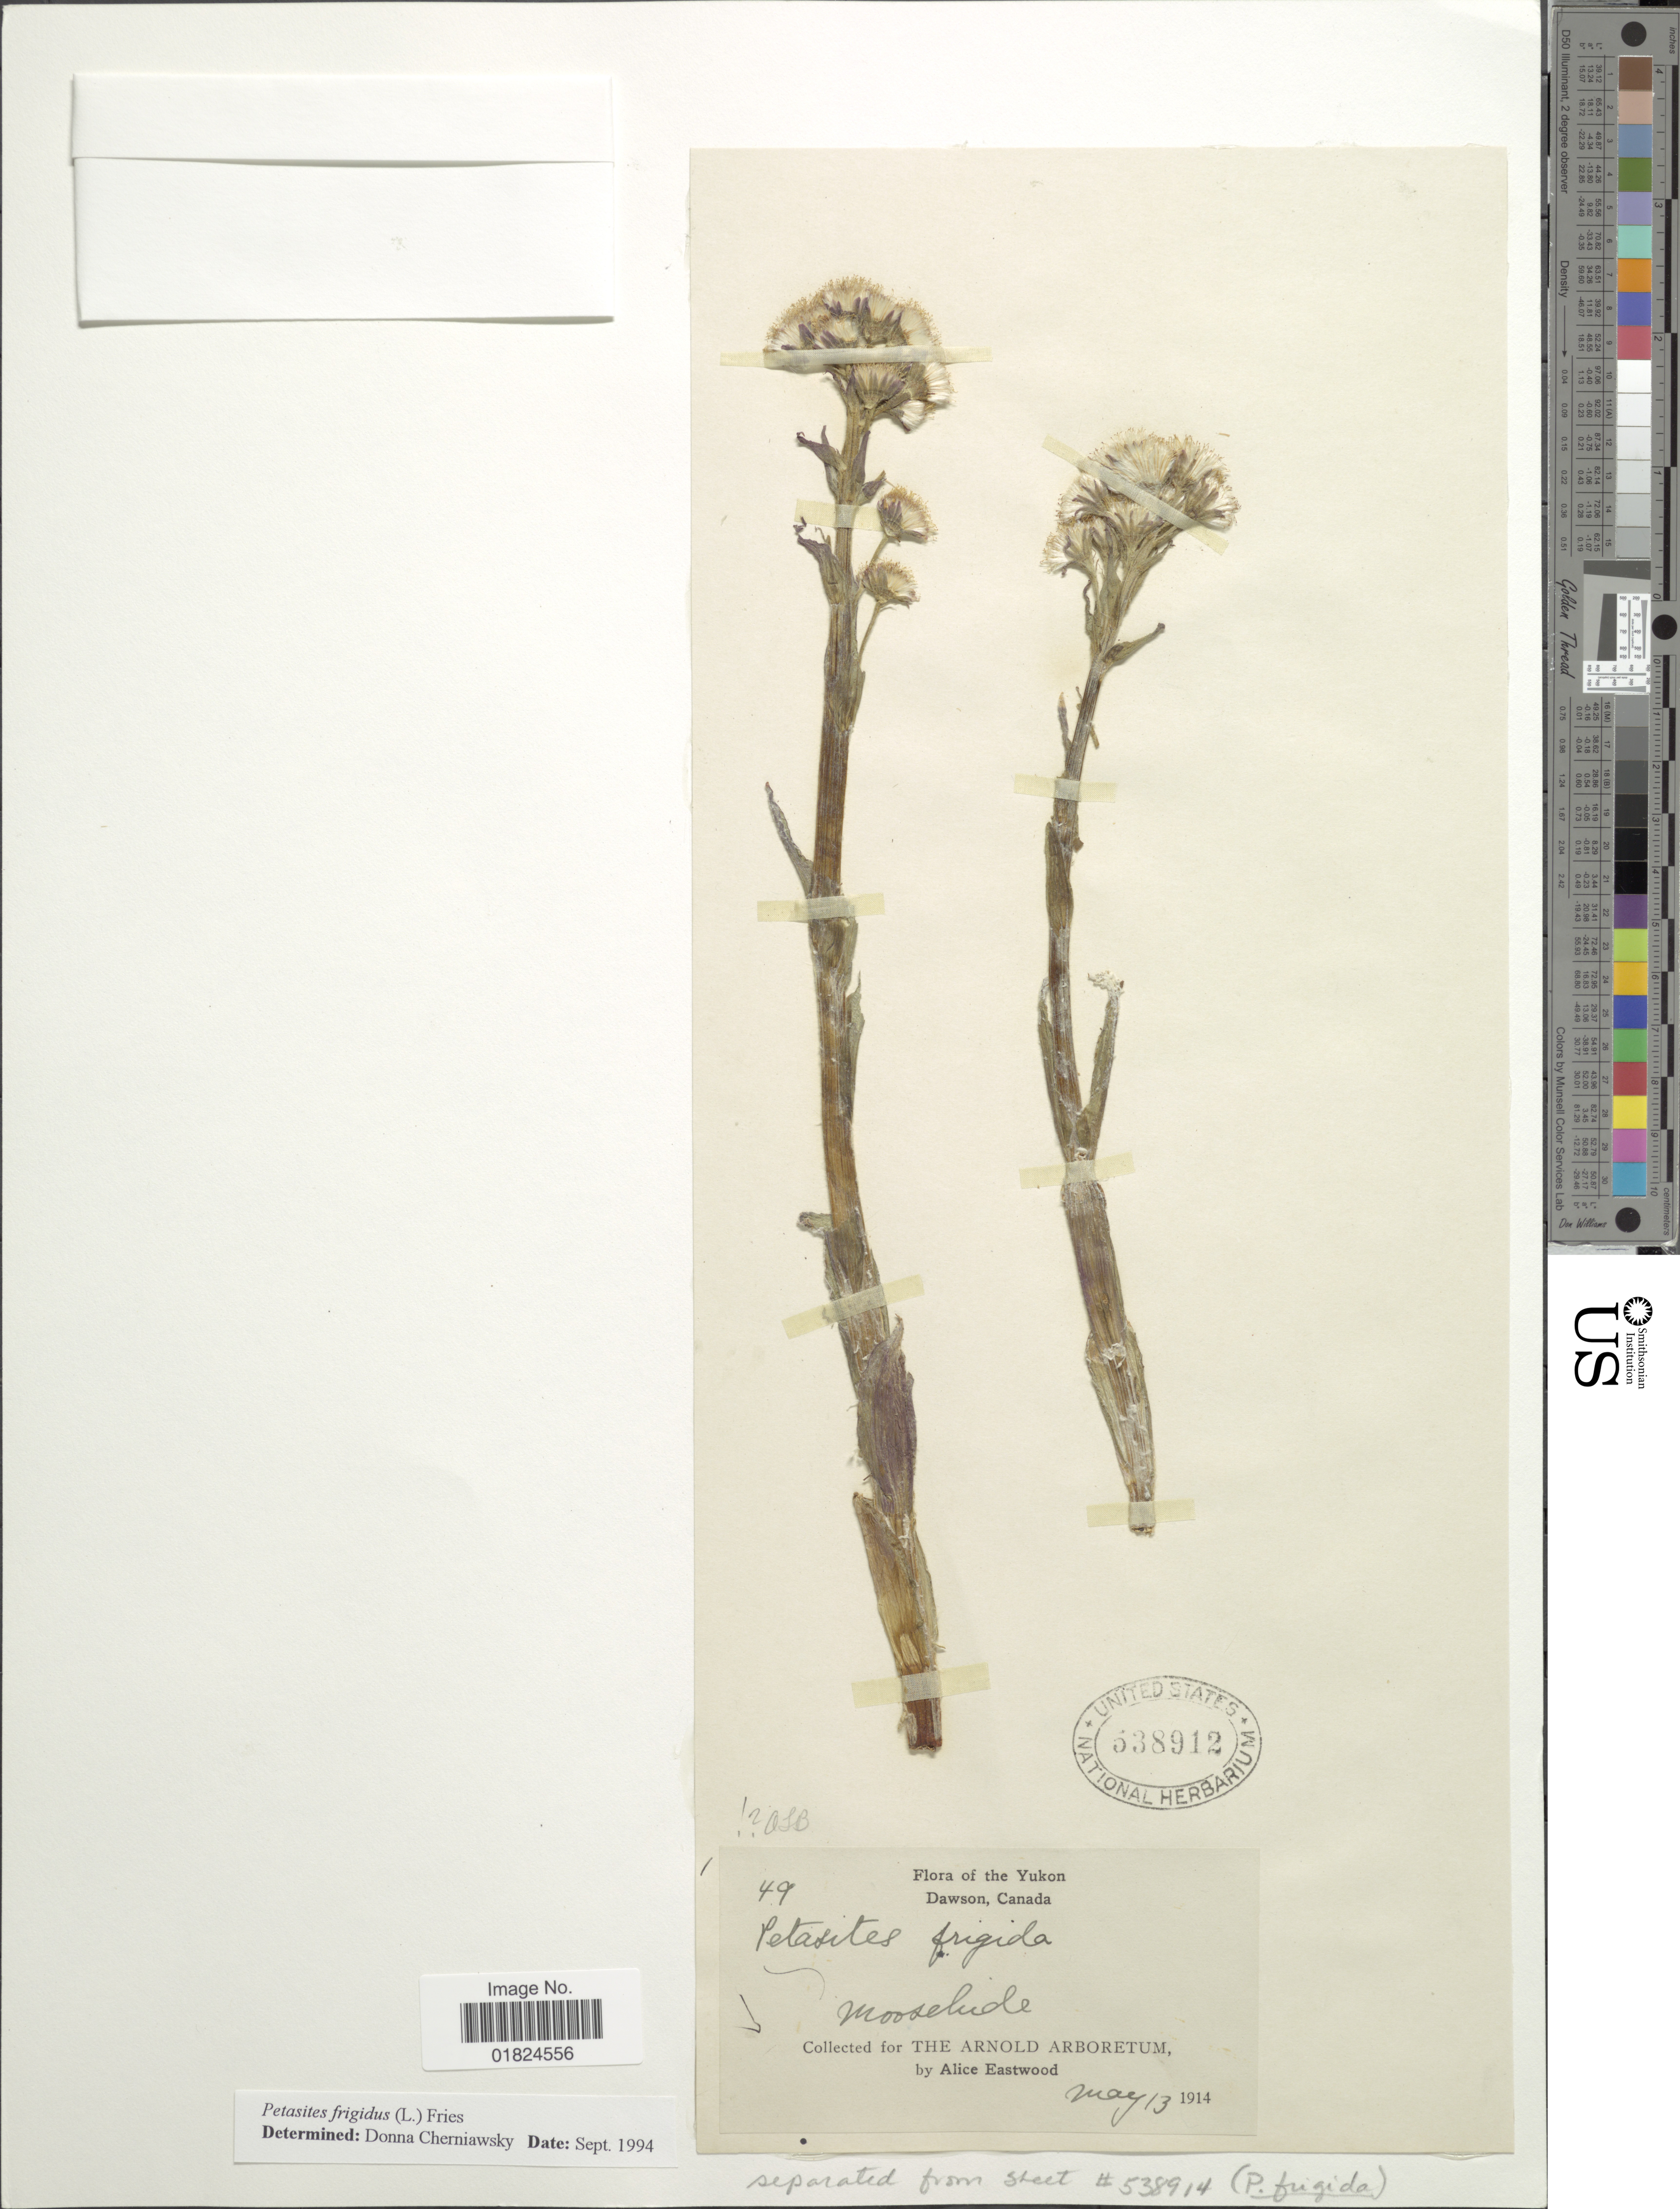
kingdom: Plantae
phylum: Tracheophyta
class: Magnoliopsida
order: Asterales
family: Asteraceae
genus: Petasites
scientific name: Petasites frigidus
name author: (L.) Fr.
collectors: A. Eastwood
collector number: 49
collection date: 1914-05-13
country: Canada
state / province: Yukon Territory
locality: Yukon, Dawson, Moosehide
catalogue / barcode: US 538912